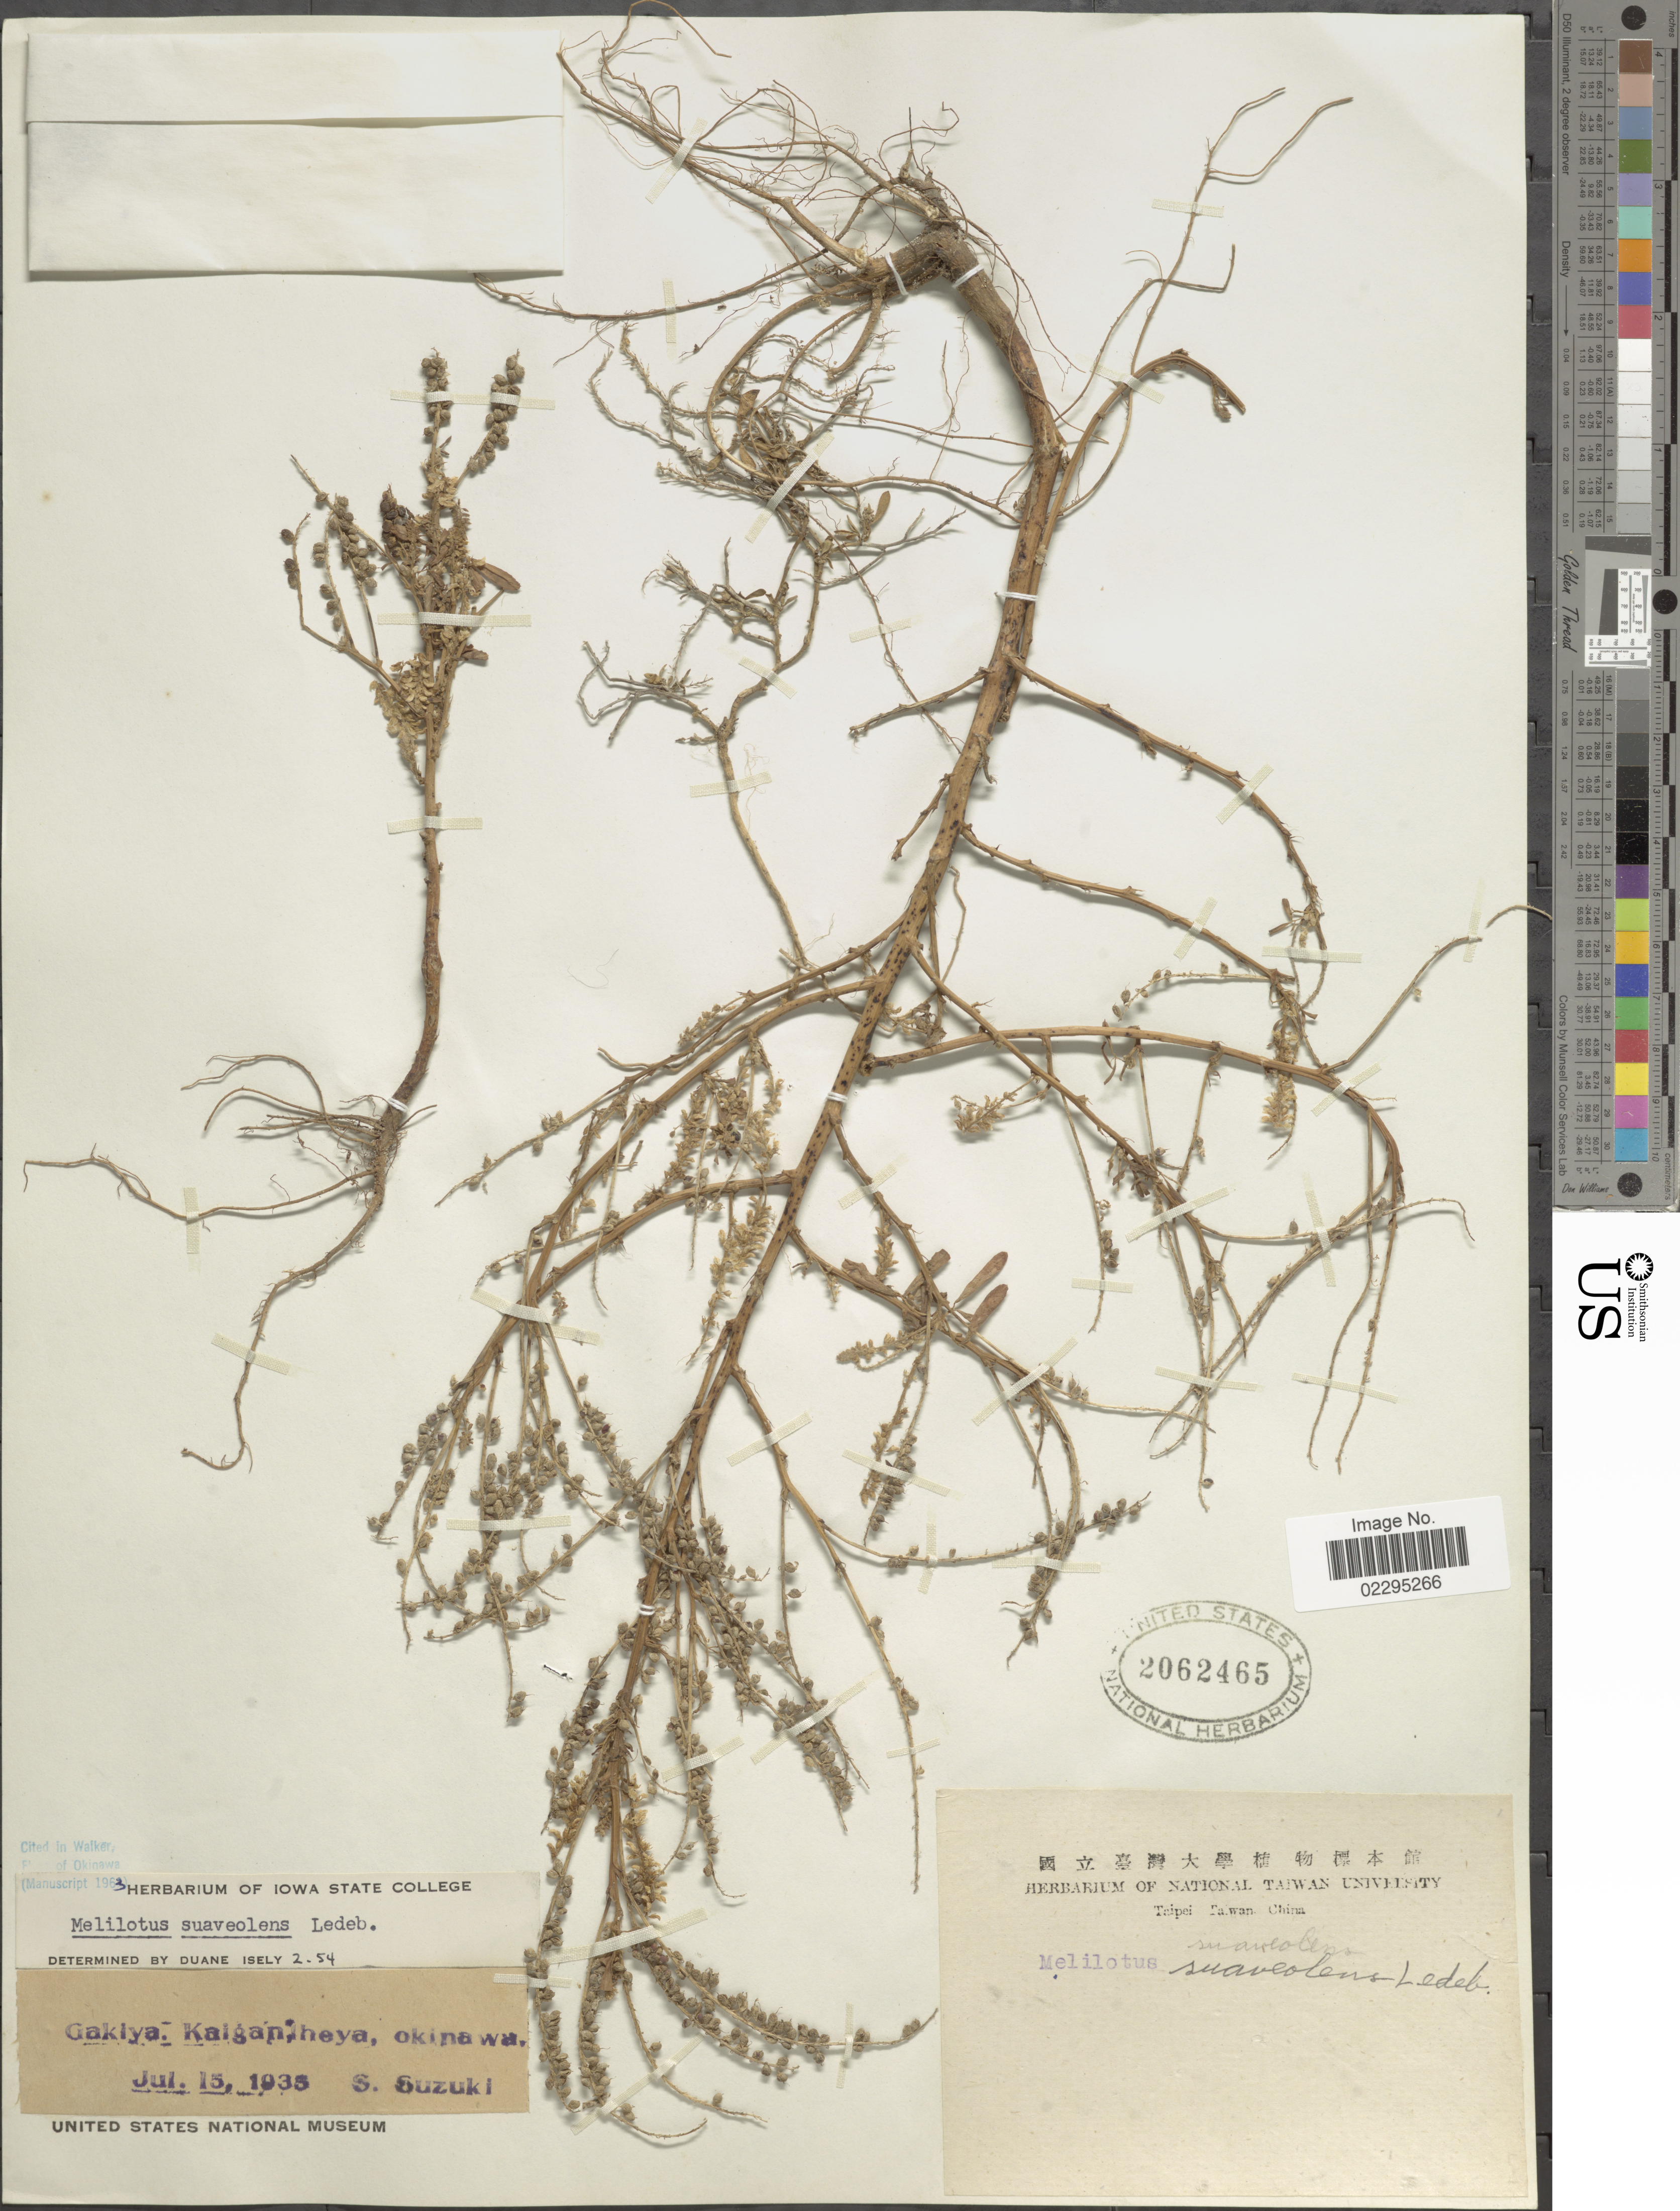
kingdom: Plantae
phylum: Tracheophyta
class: Magnoliopsida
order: Fabales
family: Fabaceae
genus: Melilotus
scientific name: Melilotus suaveolens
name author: Ledeb.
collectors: S. Suzuki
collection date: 1935-07-15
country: Japan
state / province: Okinawa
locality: Gakiya, Kaigan, Iheya, Okinawa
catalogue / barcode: US 2062465